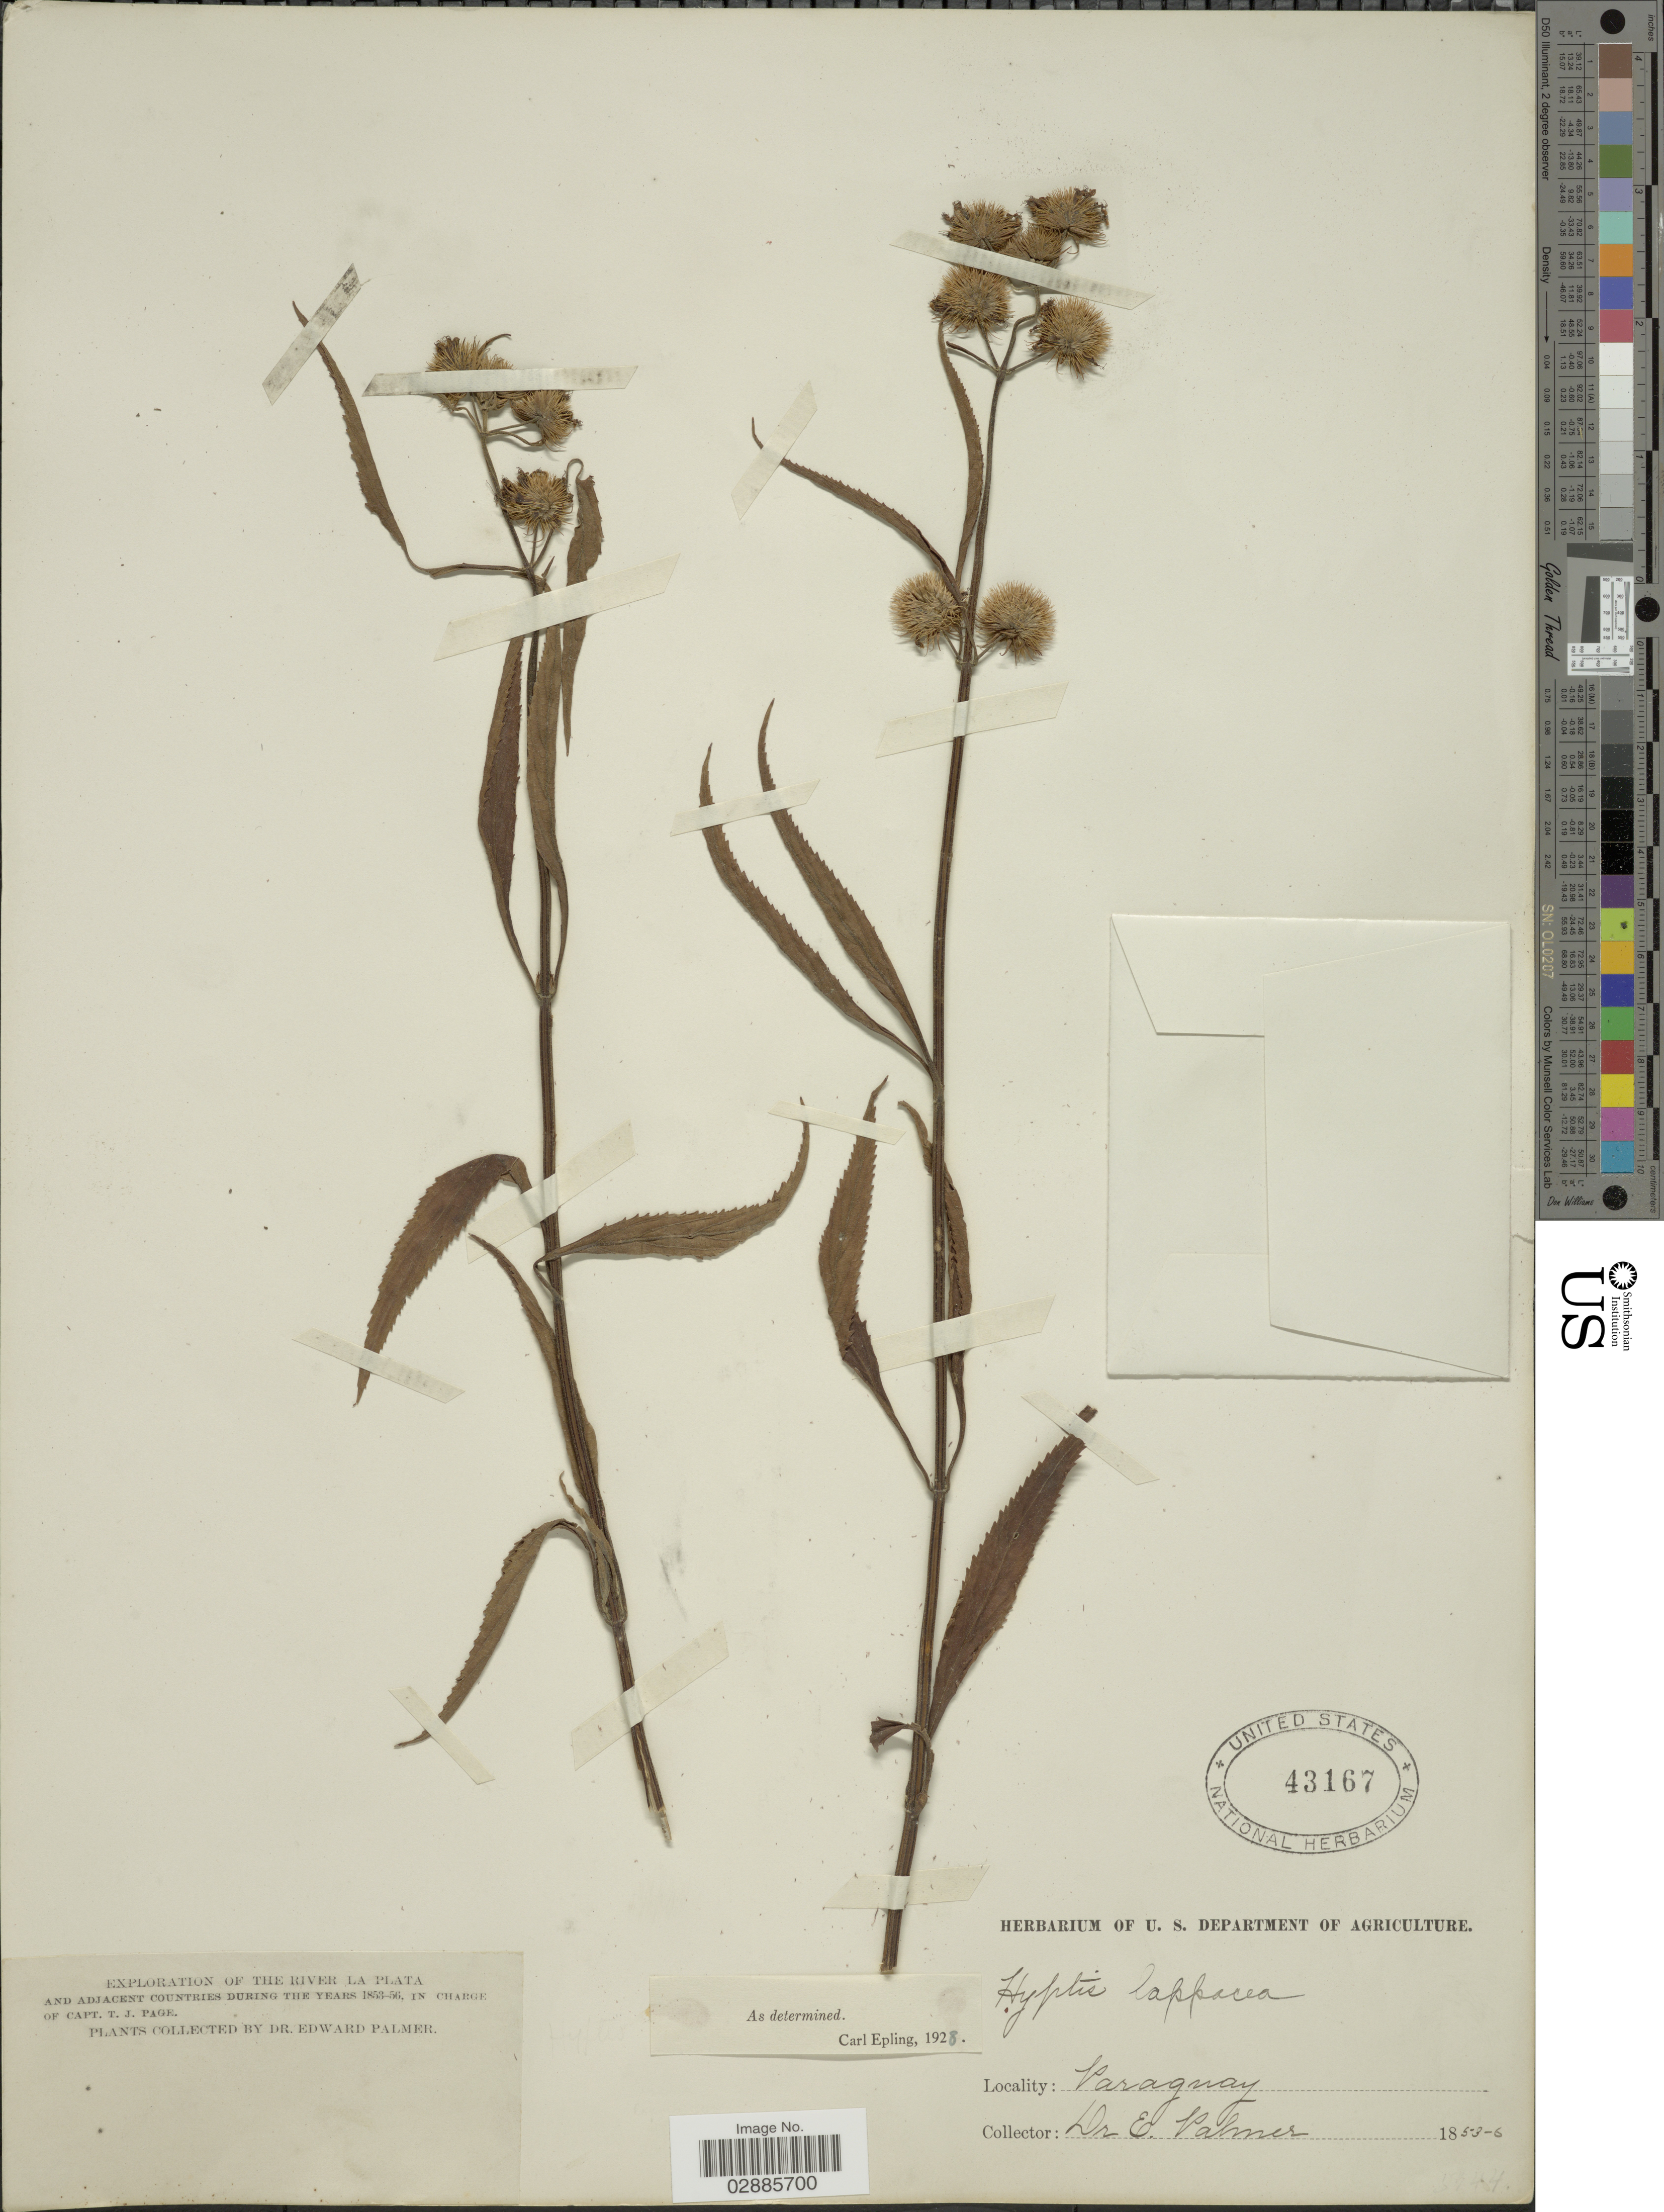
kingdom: Plantae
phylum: Tracheophyta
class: Magnoliopsida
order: Lamiales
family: Lamiaceae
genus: Hyptis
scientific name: Hyptis lappacea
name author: Benth.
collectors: E. Palmer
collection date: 1853/1856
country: Paraguay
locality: River La Plata.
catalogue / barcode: US 43167